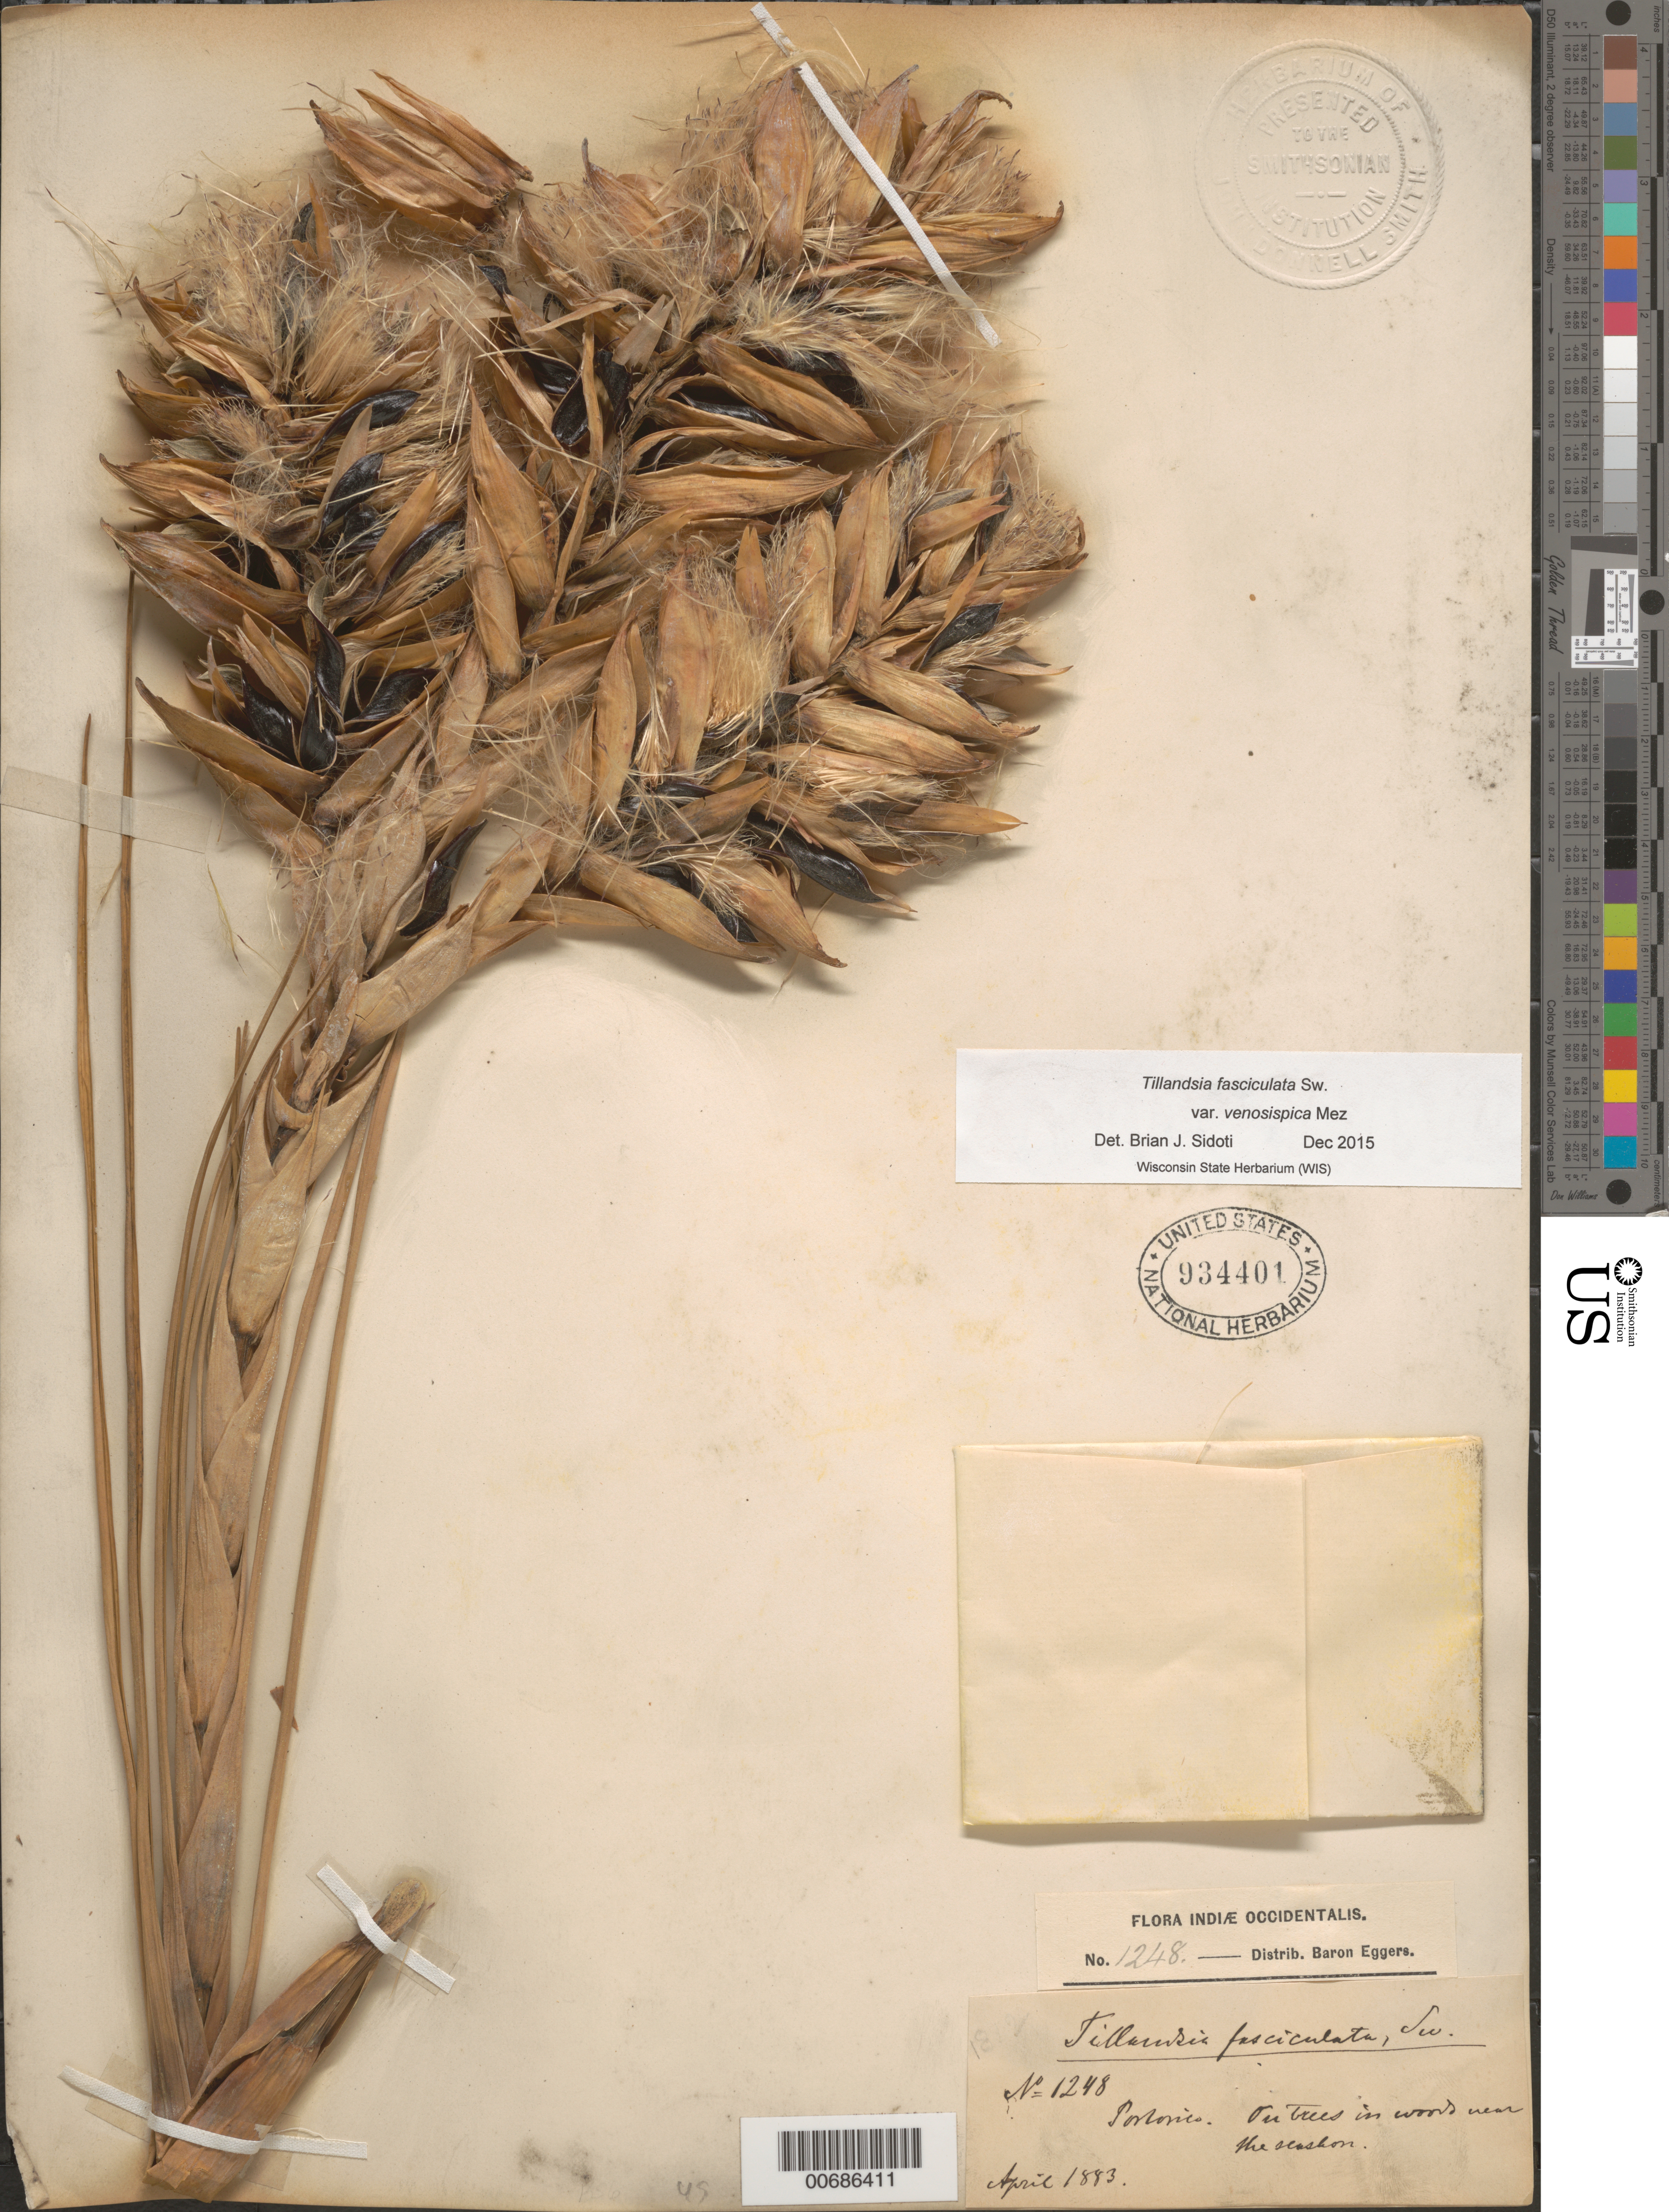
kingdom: Plantae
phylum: Tracheophyta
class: Liliopsida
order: Poales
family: Bromeliaceae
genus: Tillandsia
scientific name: Tillandsia fasciculata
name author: Sw.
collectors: H. F. A. von Eggers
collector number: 1248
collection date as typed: Apr 1883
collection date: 1883-04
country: Puerto Rico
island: Greater Antilles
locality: Near seashore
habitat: on trees in woods near seashore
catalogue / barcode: US 934401